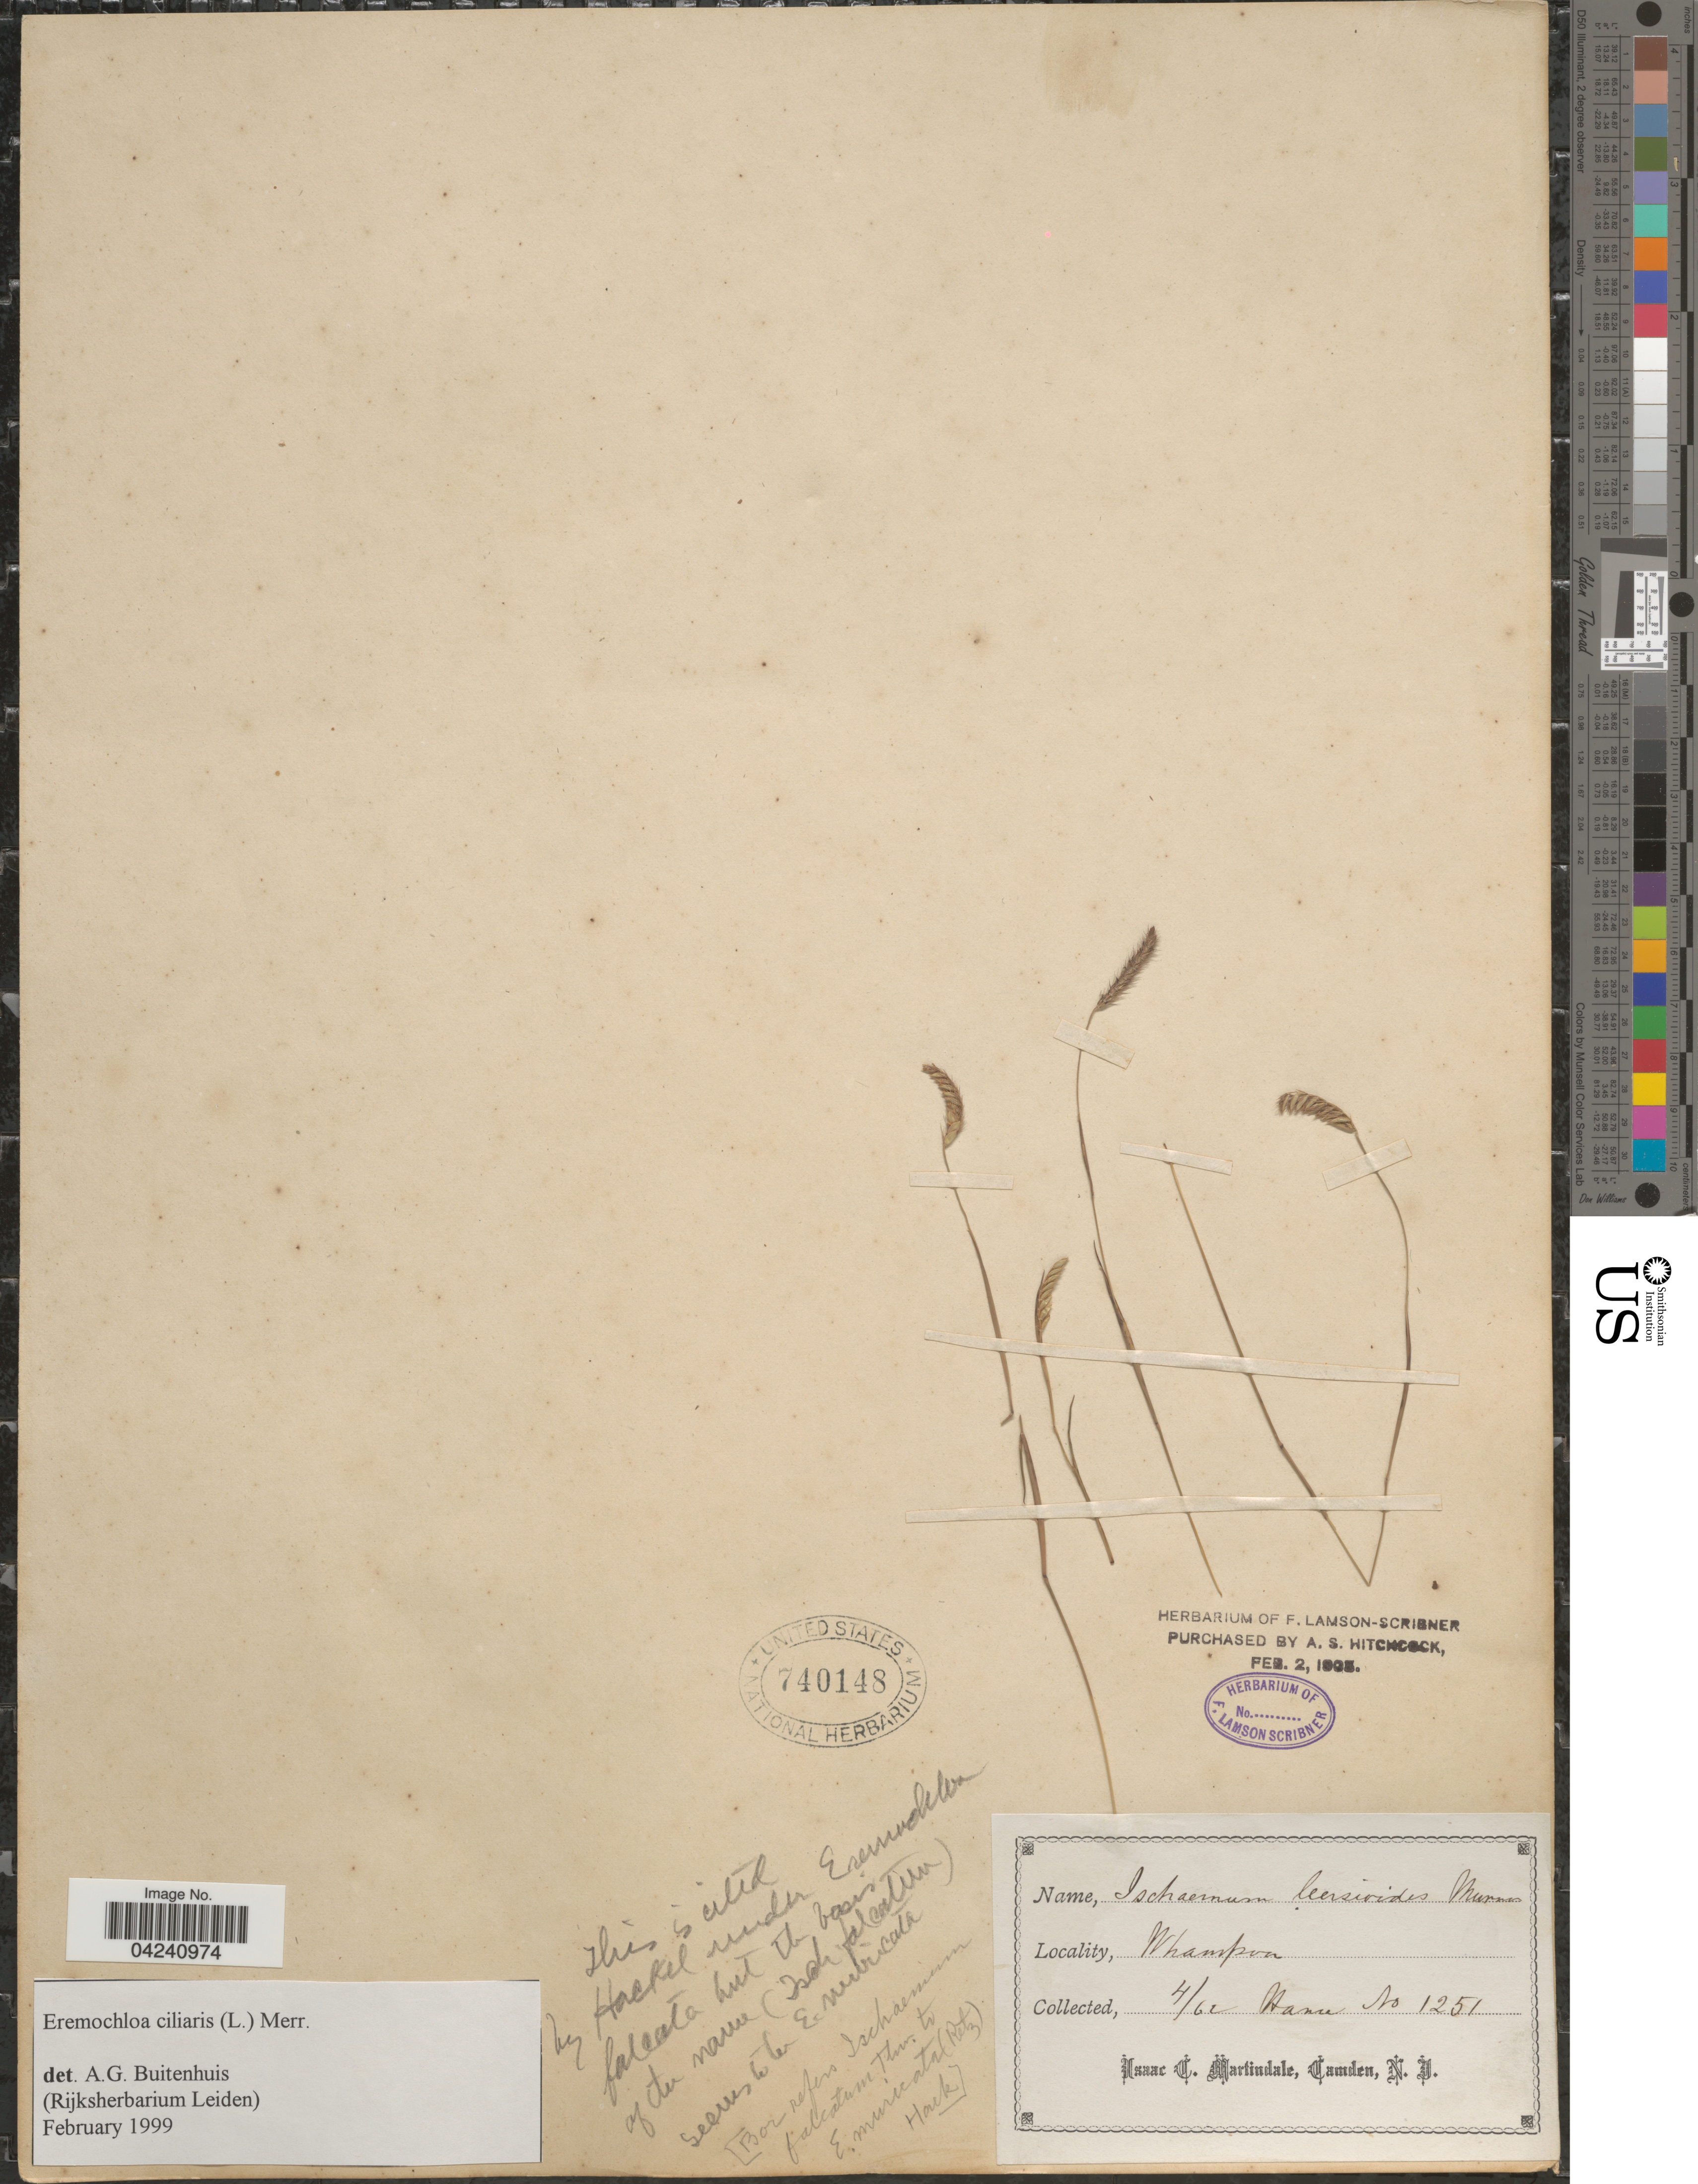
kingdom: Plantae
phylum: Tracheophyta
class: Liliopsida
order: Poales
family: Poaceae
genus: Eremochloa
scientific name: Eremochloa ciliaris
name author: (L.) Merr.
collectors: Mann, --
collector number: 1251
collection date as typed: Transcribed d/m/y: /4/62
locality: Whampoa.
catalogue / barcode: US 740148